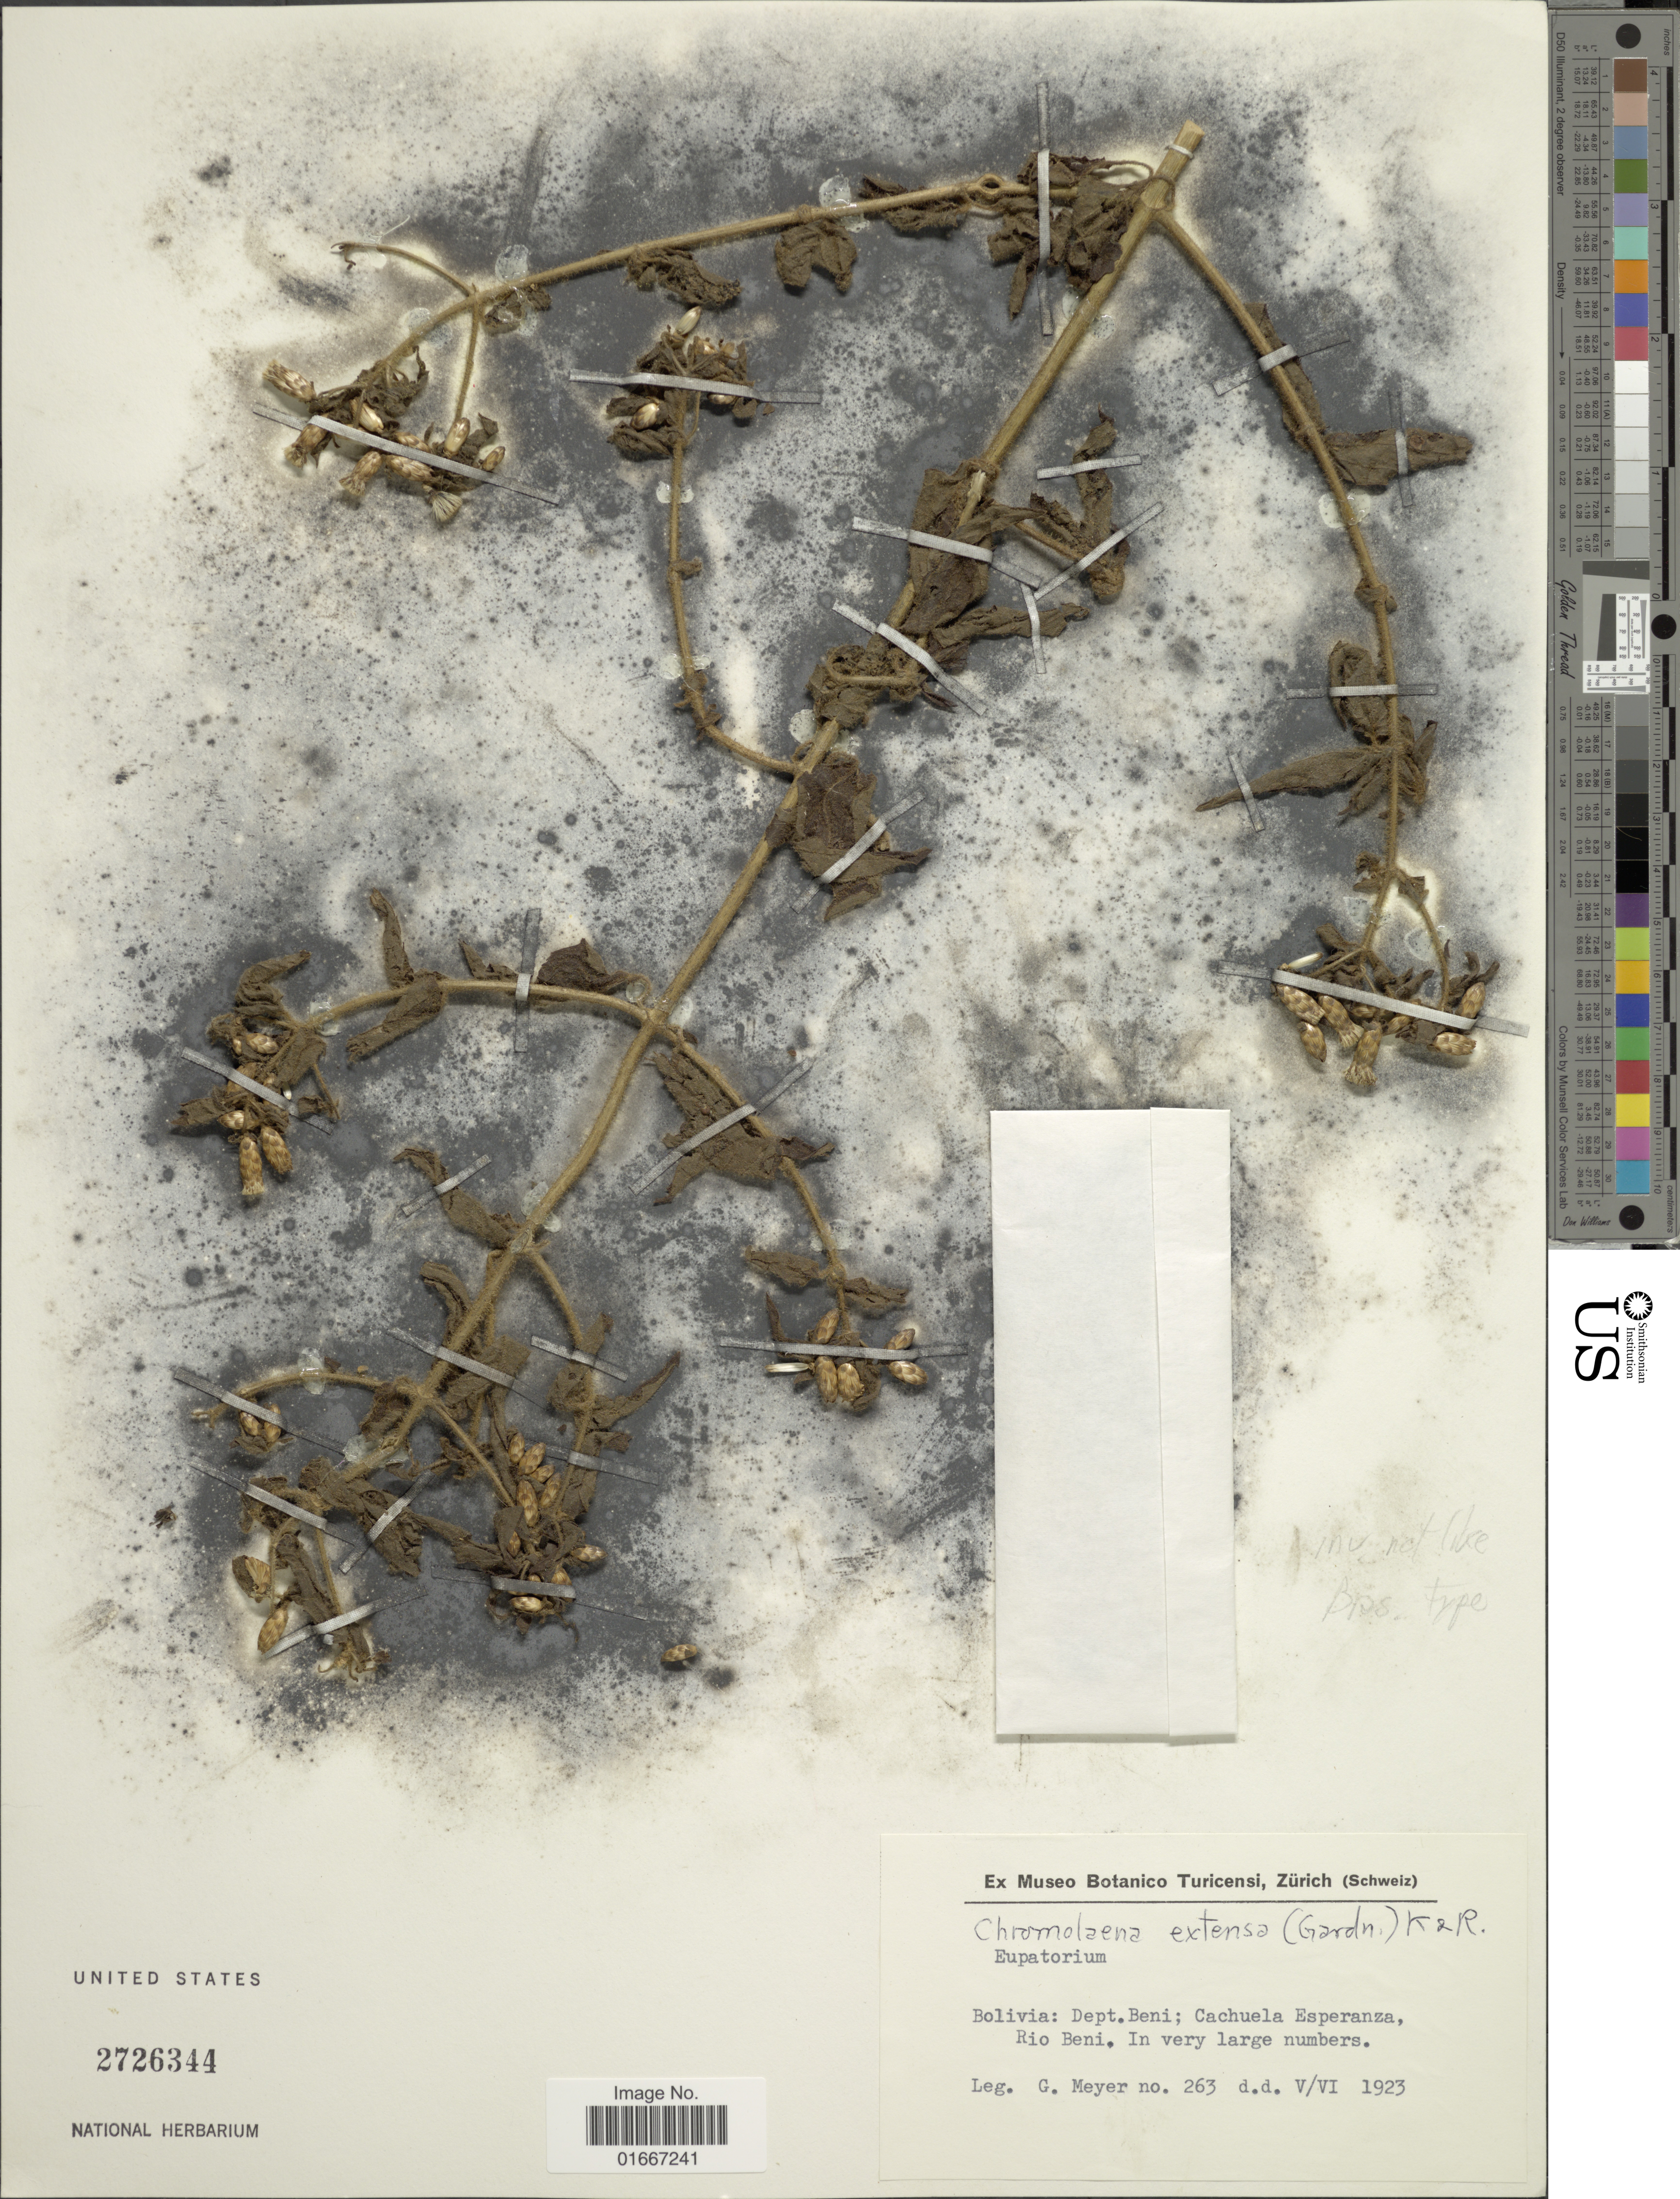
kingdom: Plantae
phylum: Tracheophyta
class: Magnoliopsida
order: Asterales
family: Asteraceae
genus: Chromolaena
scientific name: Chromolaena extensa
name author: (Gardner) R.M. King & H. Rob.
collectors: G. Meyer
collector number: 263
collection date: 1923-05/1923-06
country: Bolivia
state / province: Beni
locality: Cachuela Esperanza, Rio Benu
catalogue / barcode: US 2726344